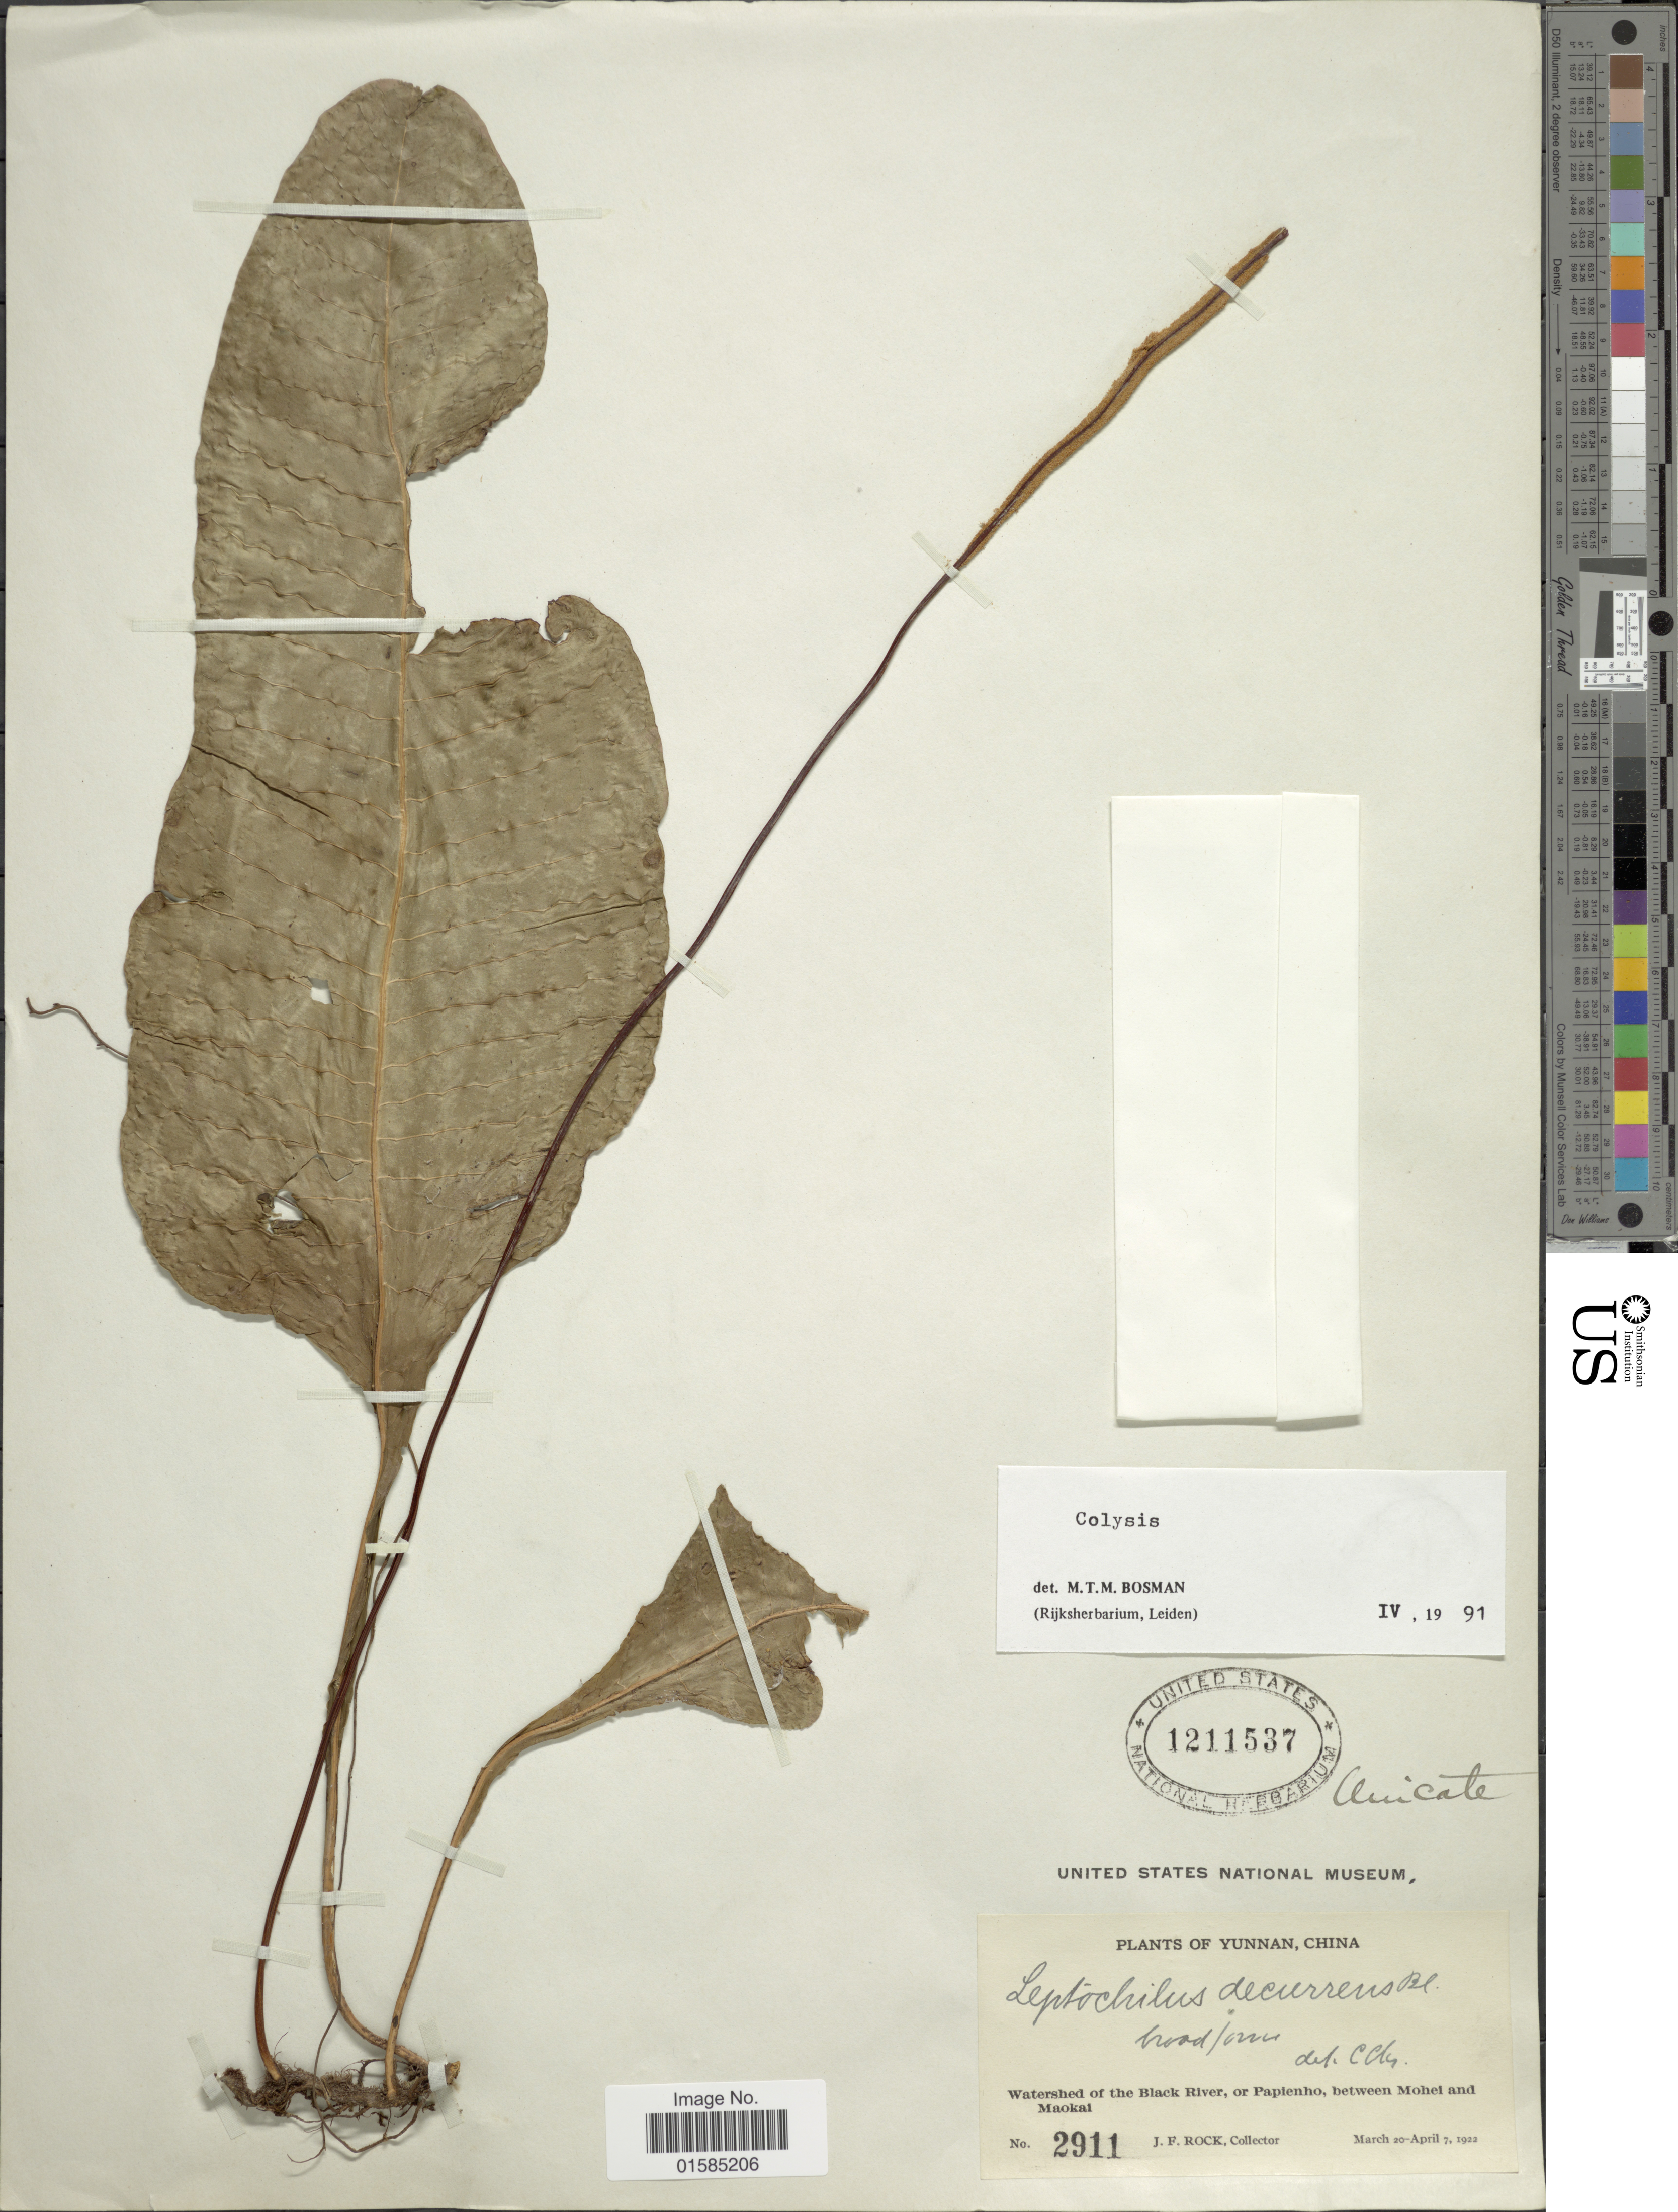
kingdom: Plantae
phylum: Tracheophyta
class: Polypodiopsida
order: Polypodiales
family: Polypodiaceae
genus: Leptochilus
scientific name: Leptochilus decurrens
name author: Blume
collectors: J. Rock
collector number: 2911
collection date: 1922-03-20/1922-04-07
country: China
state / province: Yunnan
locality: Yunnan, China, watershed of the Black River or Papienho, between Mohel and Maokai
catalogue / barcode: US 1211537